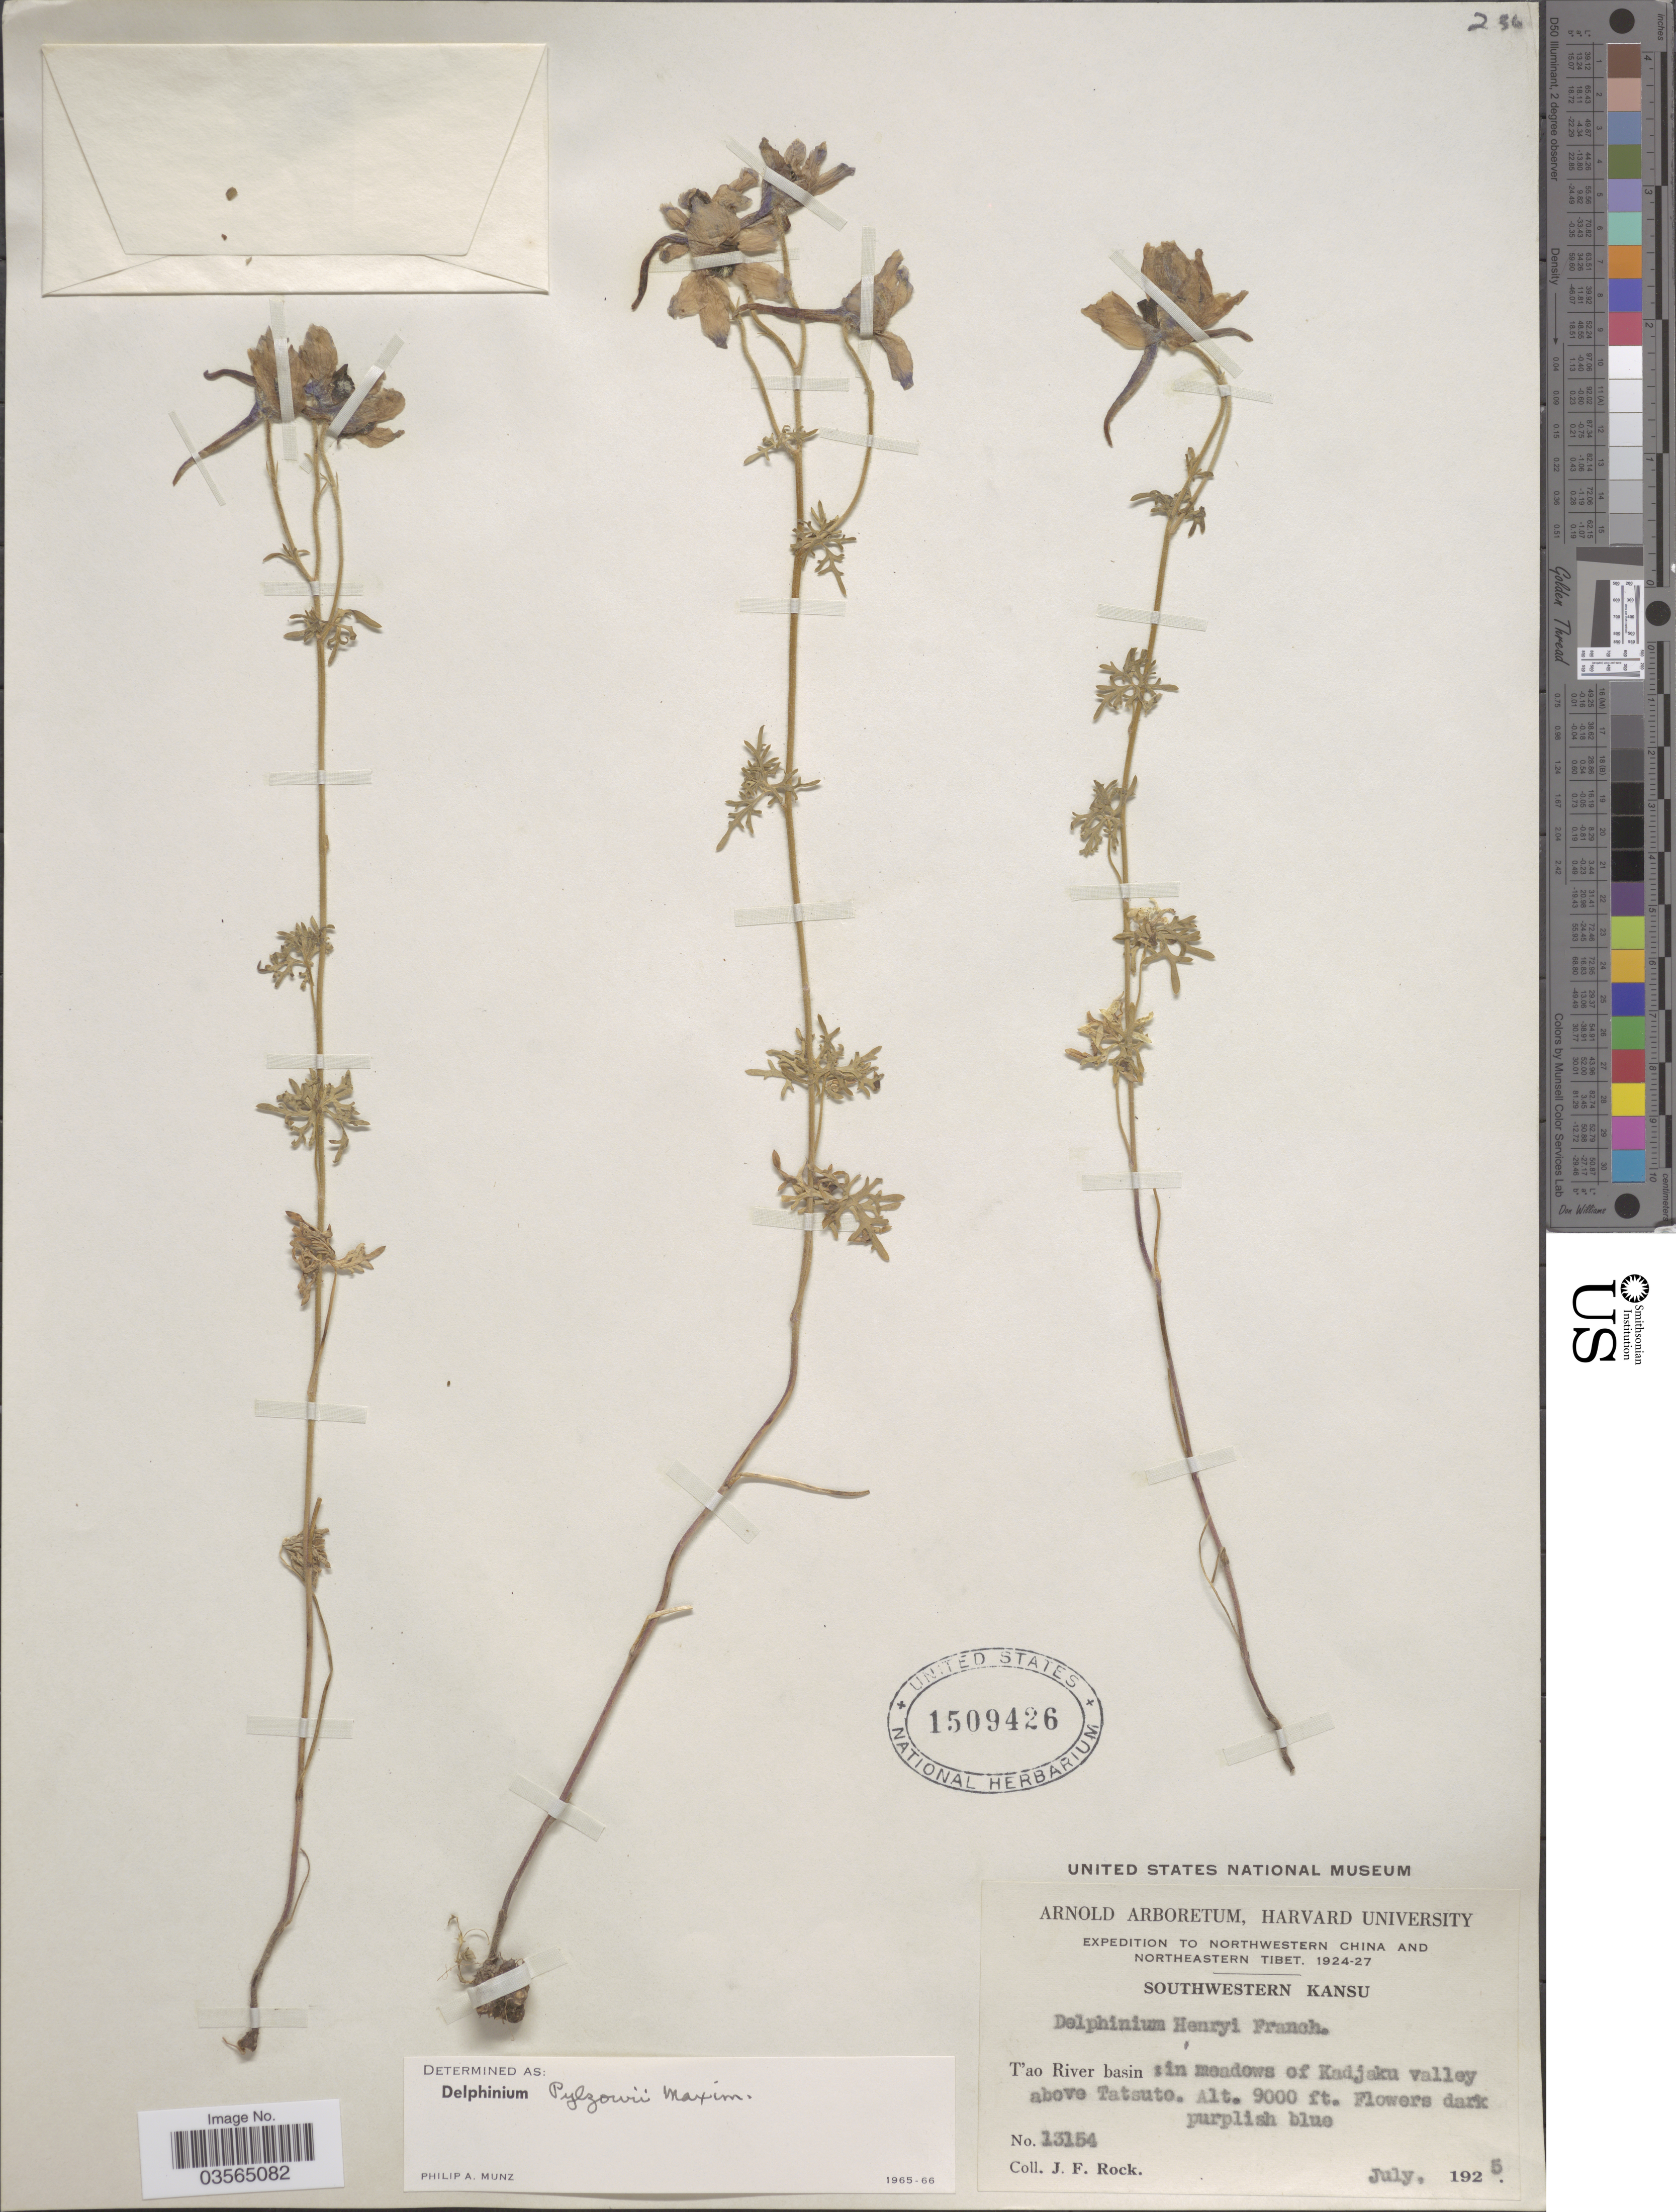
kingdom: Plantae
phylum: Tracheophyta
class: Magnoliopsida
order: Ranunculales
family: Ranunculaceae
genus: Delphinium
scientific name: Delphinium pylzowii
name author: Maxim.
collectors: J. Rock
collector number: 13154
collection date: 1925-07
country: China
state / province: Gansu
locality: Northwestern China. Southwestern Kansu. T'ao River basin: in meadows of Kadjaku valley above Tatsuto.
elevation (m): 2743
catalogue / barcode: US 1509426